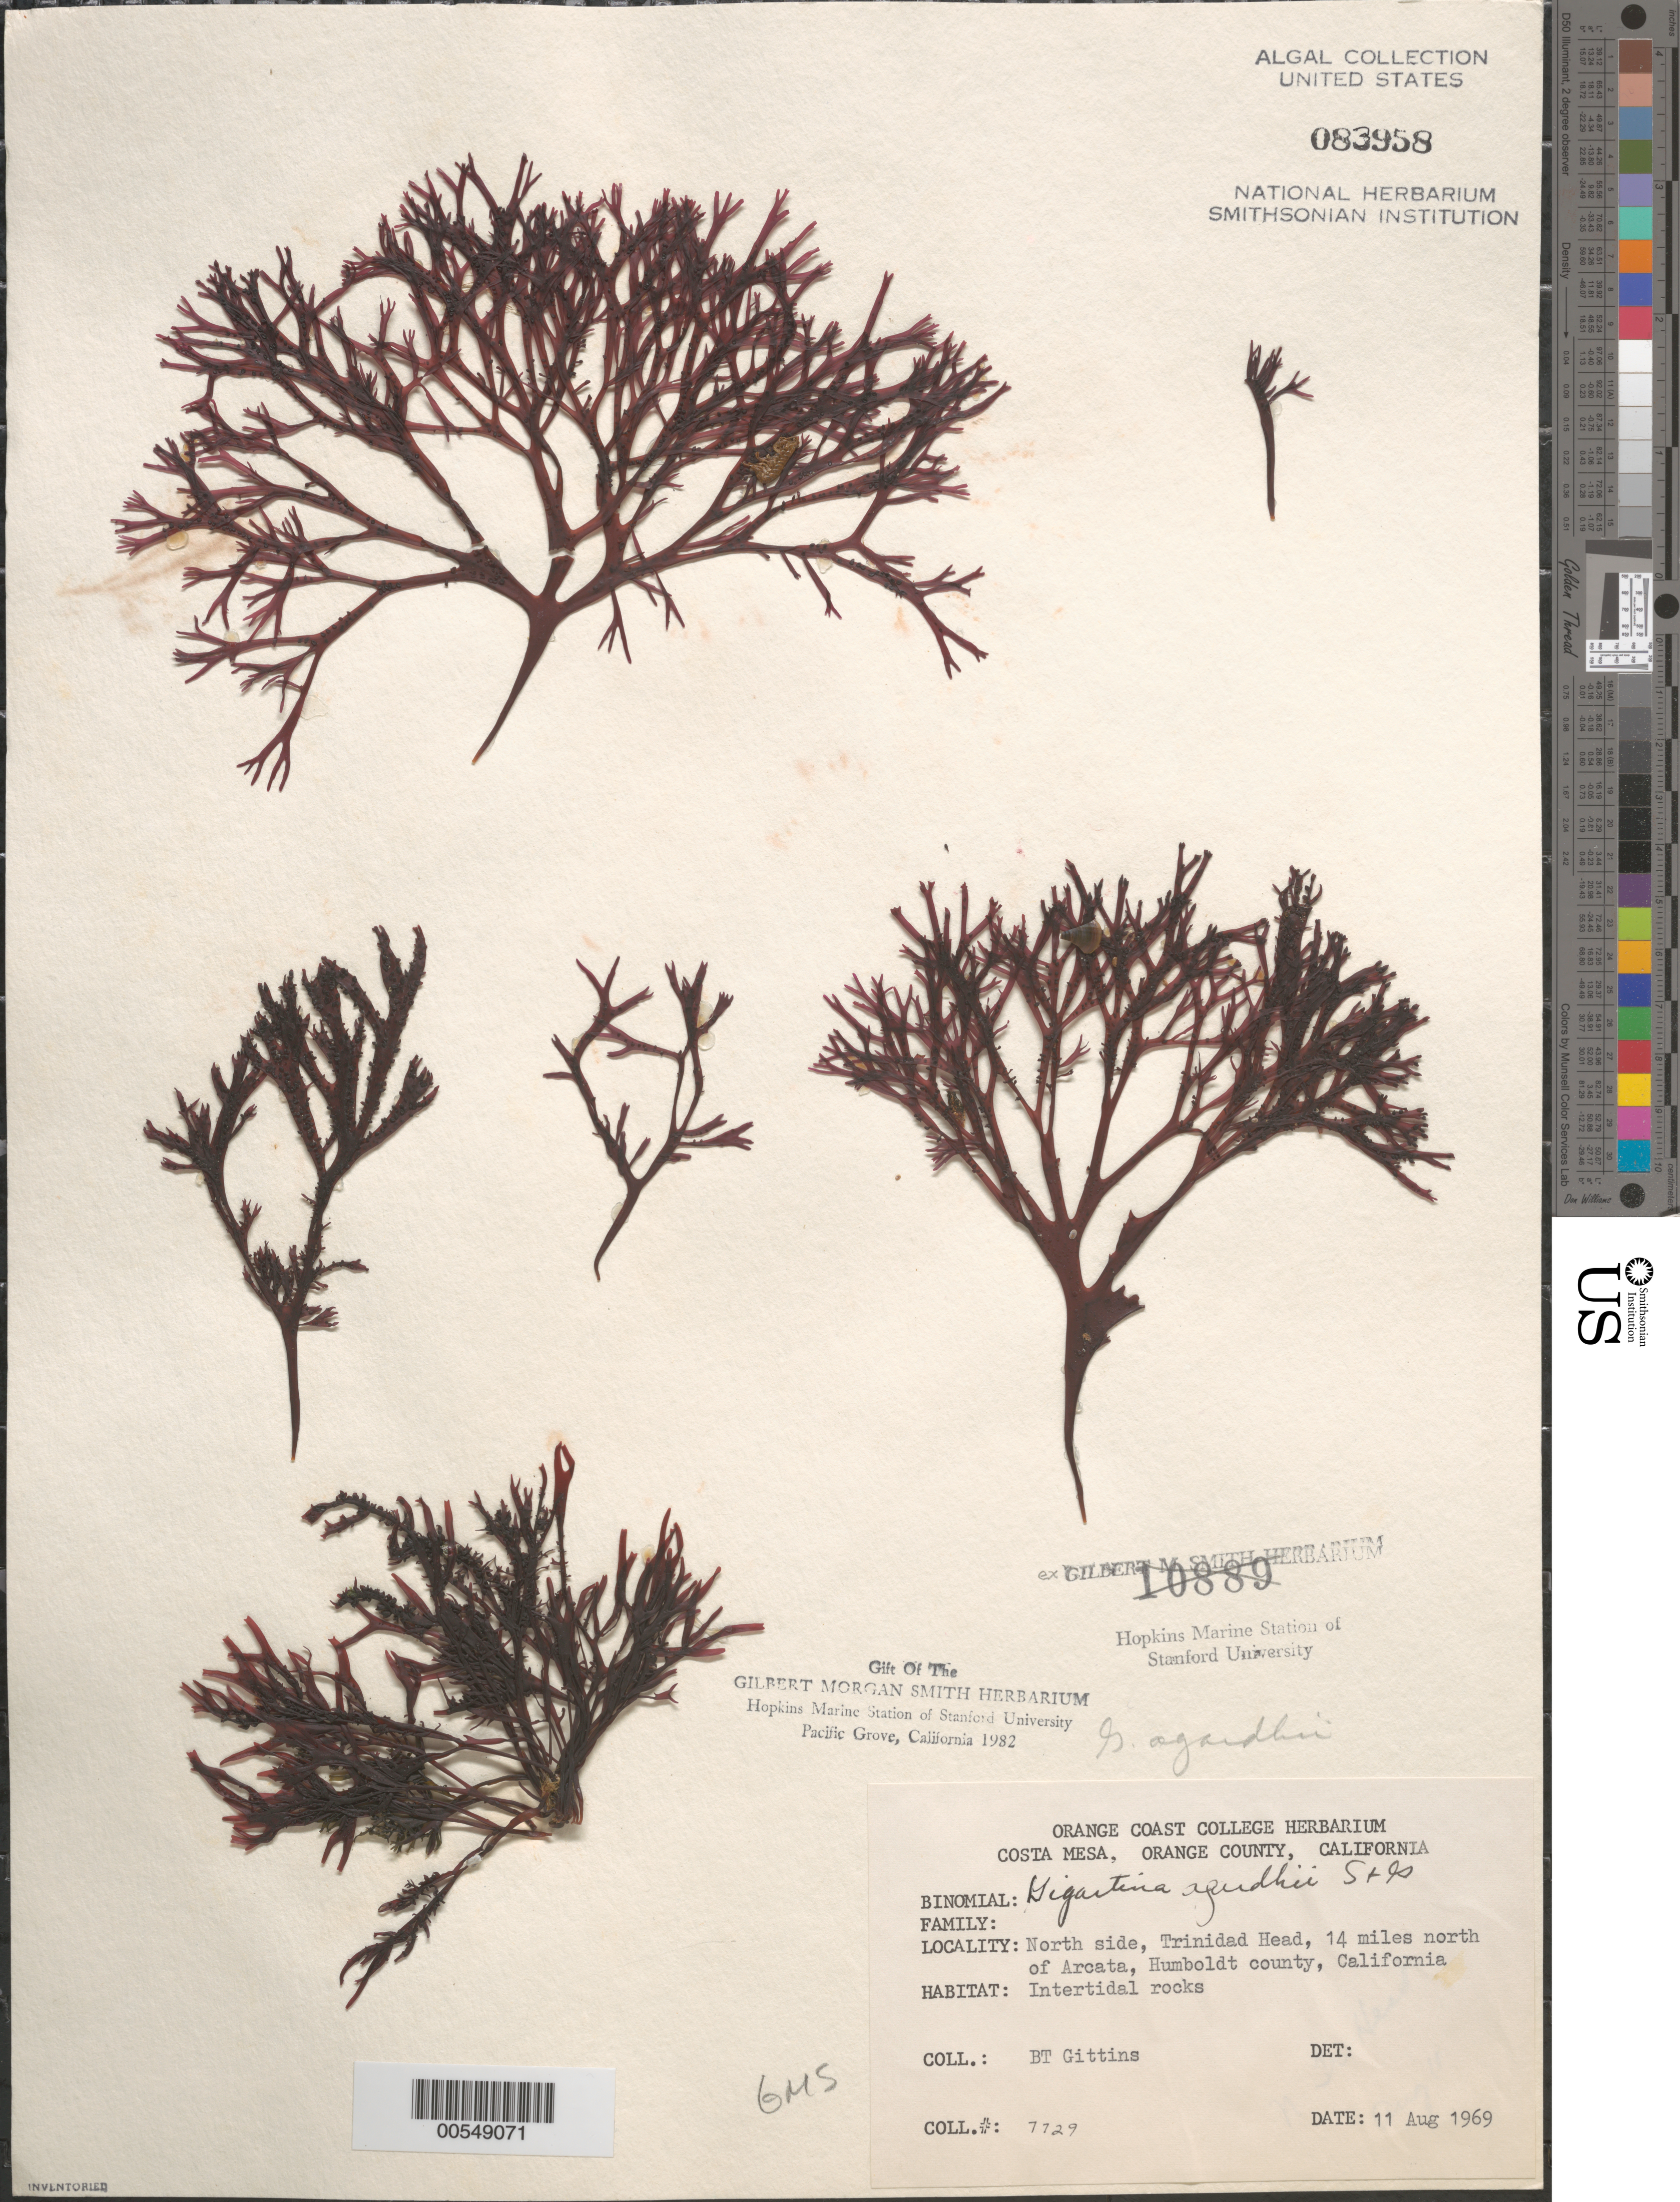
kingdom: Plantae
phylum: Rhodophyta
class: Florideophyceae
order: Gigartinales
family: Phyllophoraceae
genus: Mastocarpus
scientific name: Mastocarpus agardhii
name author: (Setchell & N.L. Gardner) S.C. Lindstrom et al.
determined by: Algae name updating Project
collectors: B. Gittins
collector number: Btg 7729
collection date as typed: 11 Aug 1969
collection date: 1969-08-11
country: United States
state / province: California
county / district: Humboldt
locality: Trinidad Head, 14 miles north of Arcata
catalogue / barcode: US 83958